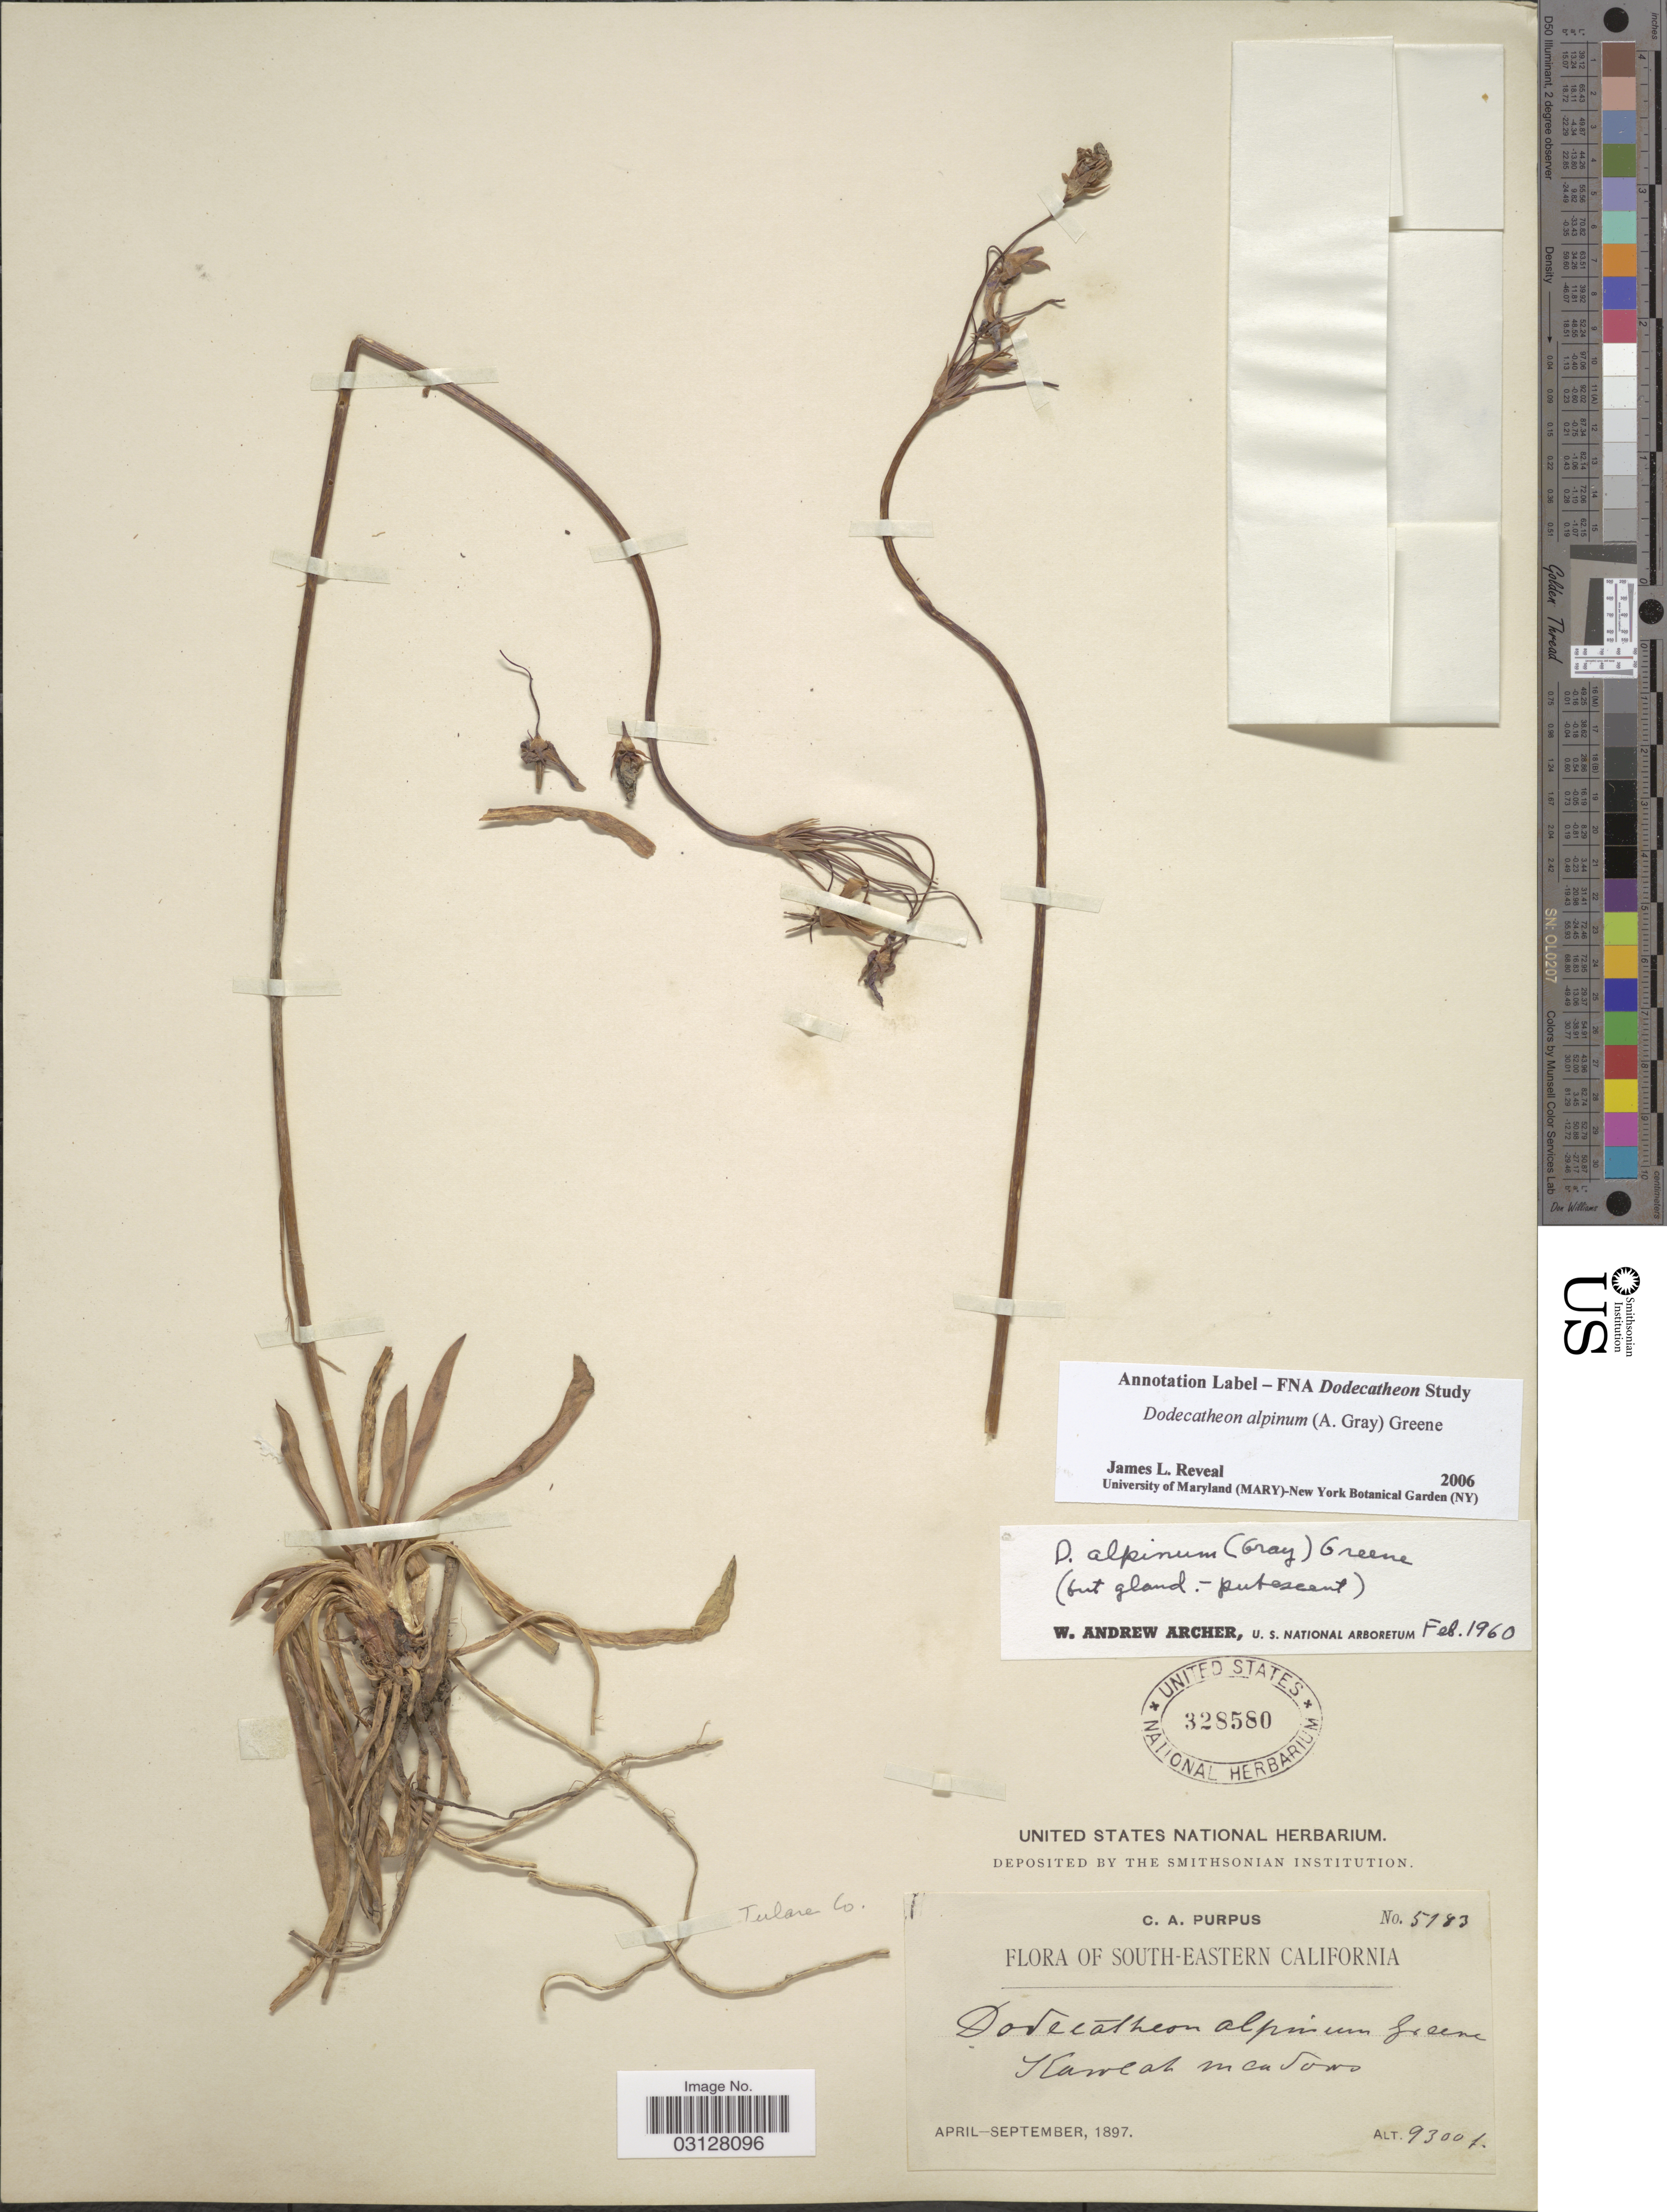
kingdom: Plantae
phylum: Tracheophyta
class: Magnoliopsida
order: Ericales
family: Primulaceae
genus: Dodecatheon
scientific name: Dodecatheon alpinum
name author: (A. Gray) Greene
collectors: C. A. Purpus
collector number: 5183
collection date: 1897-04/1897-09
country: United States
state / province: California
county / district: Tulare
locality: South-Eastern California. Kaweah meadows. Tulare Co.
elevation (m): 2835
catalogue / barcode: US 328580